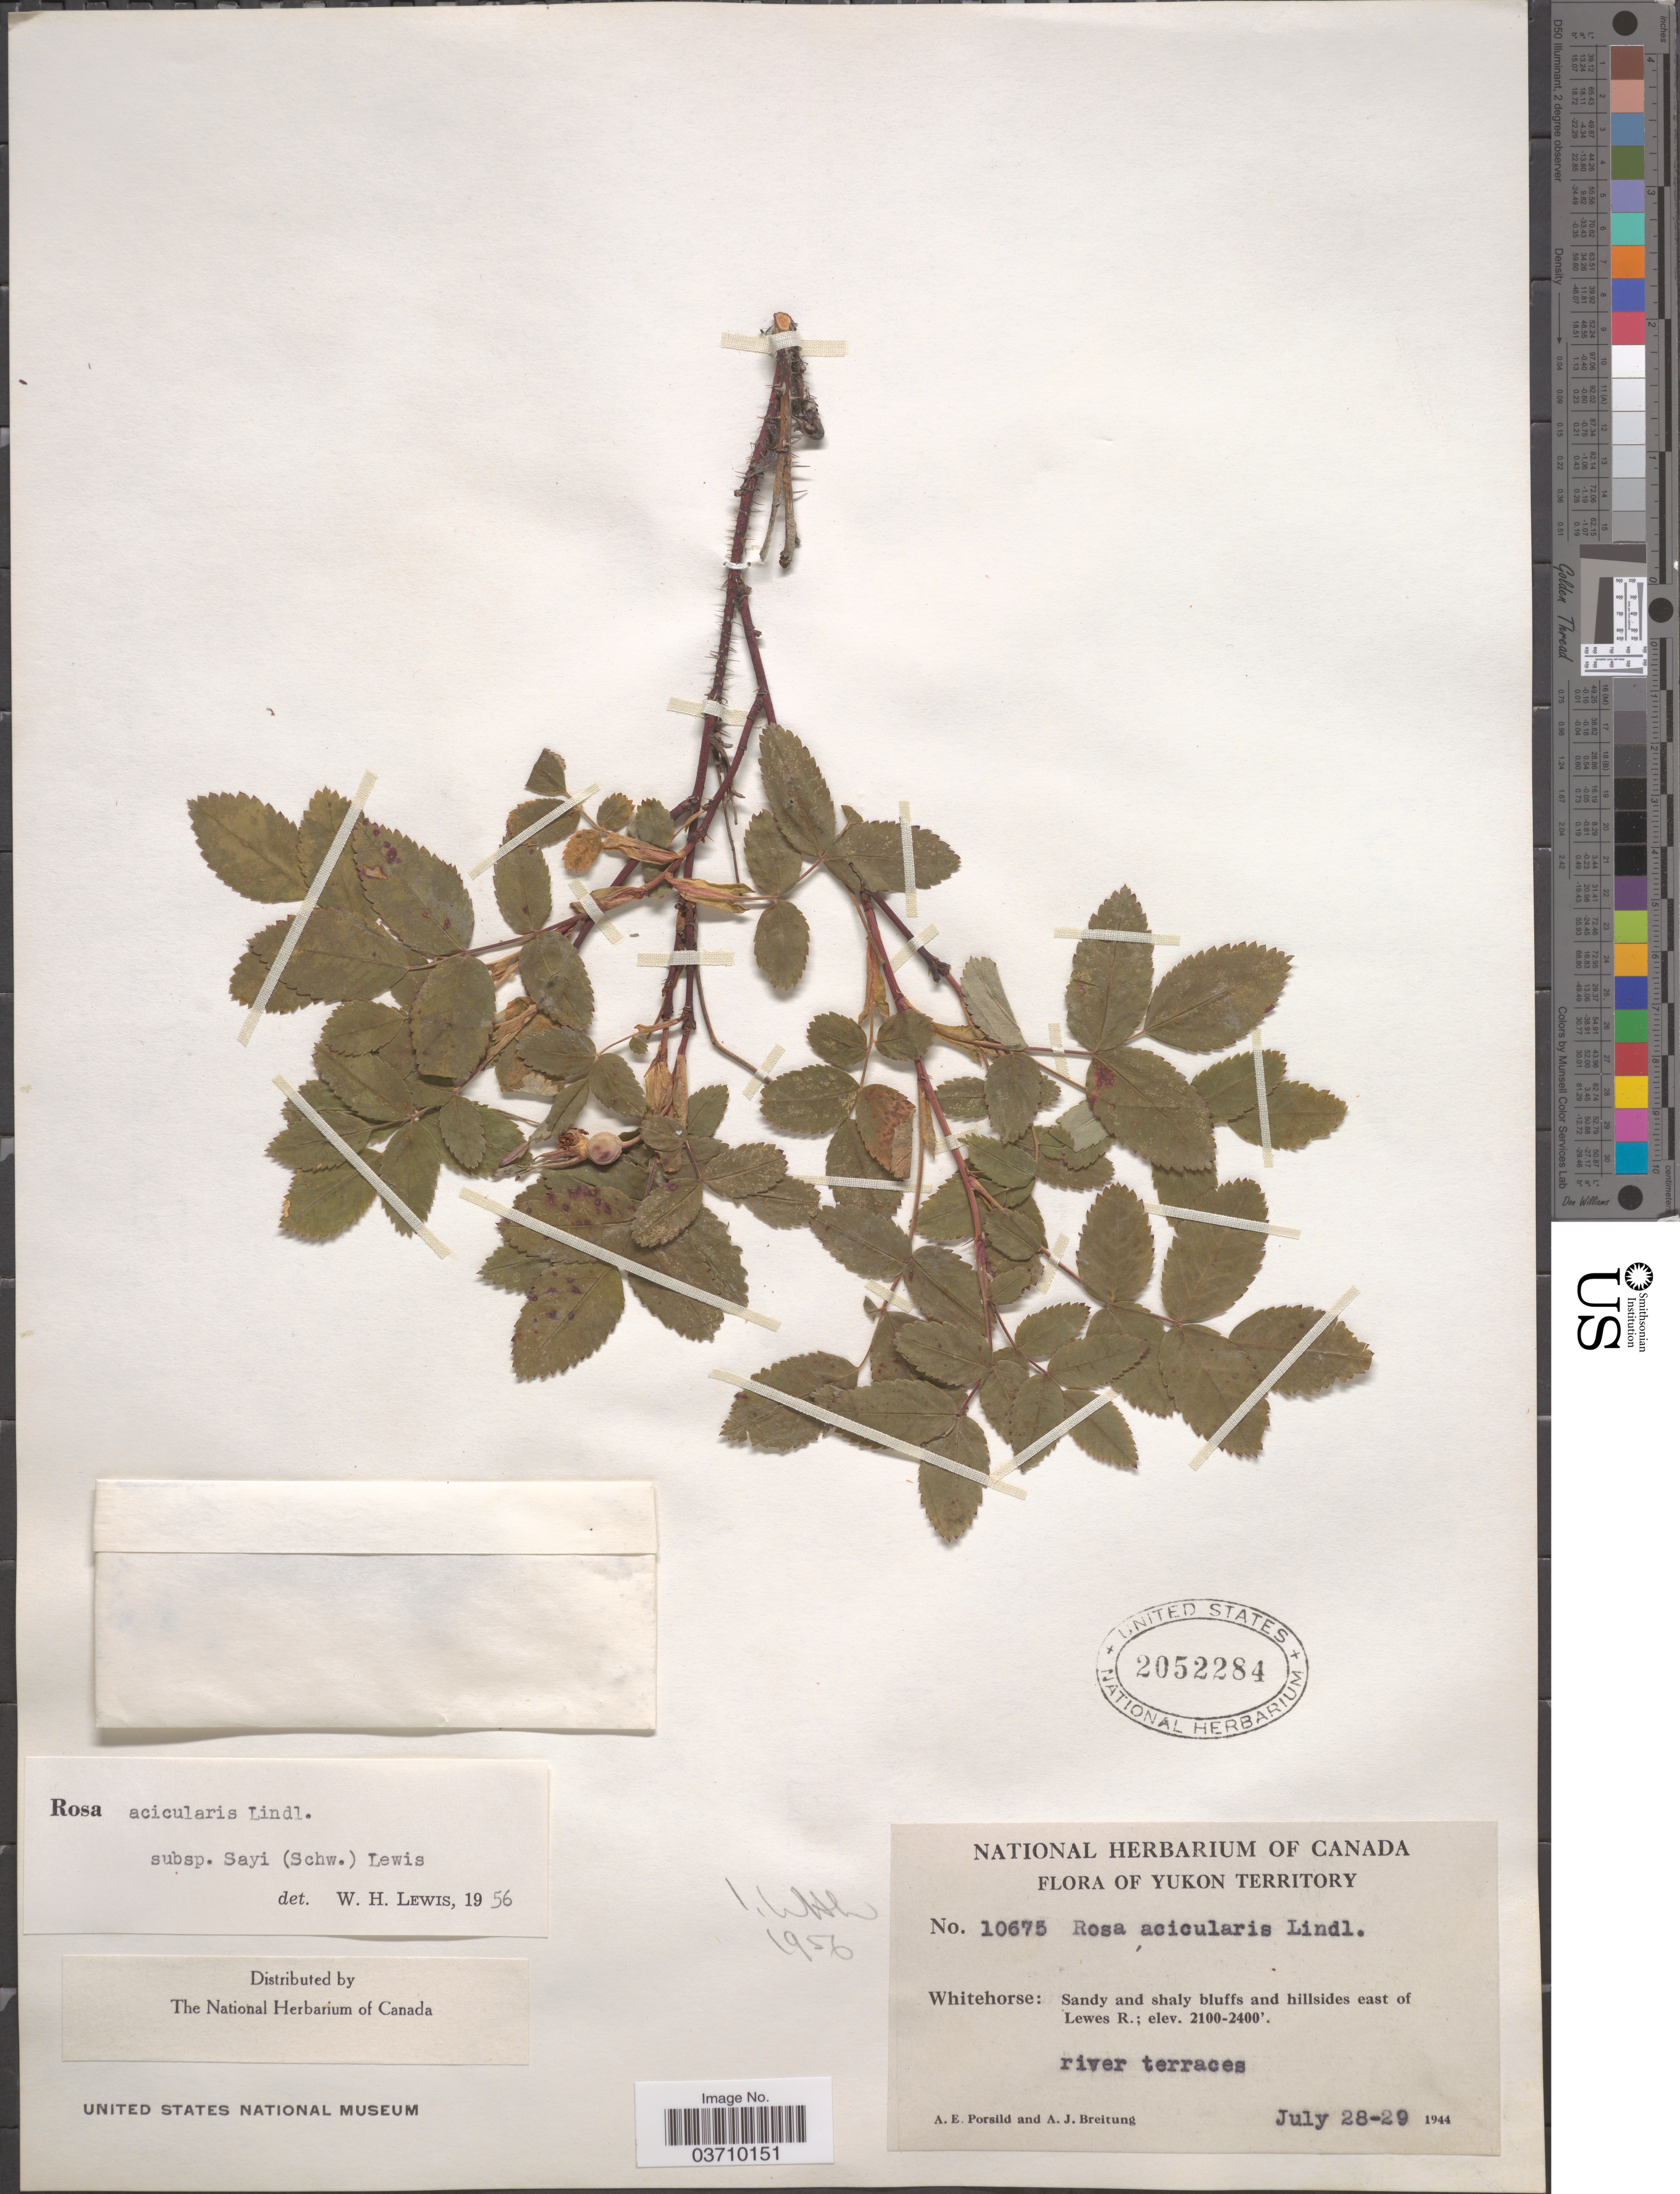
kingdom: Plantae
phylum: Tracheophyta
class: Magnoliopsida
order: Rosales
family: Rosaceae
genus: Rosa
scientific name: Rosa acicularis var. sayi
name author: (Schwein.) Rehder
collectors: A. E. Porsild & A. Breitung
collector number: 10675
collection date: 1944-07-28/1944-07-29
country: Canada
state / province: Yukon Territory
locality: Whitehorse: east of Lewes R.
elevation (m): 640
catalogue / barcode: US 2052284